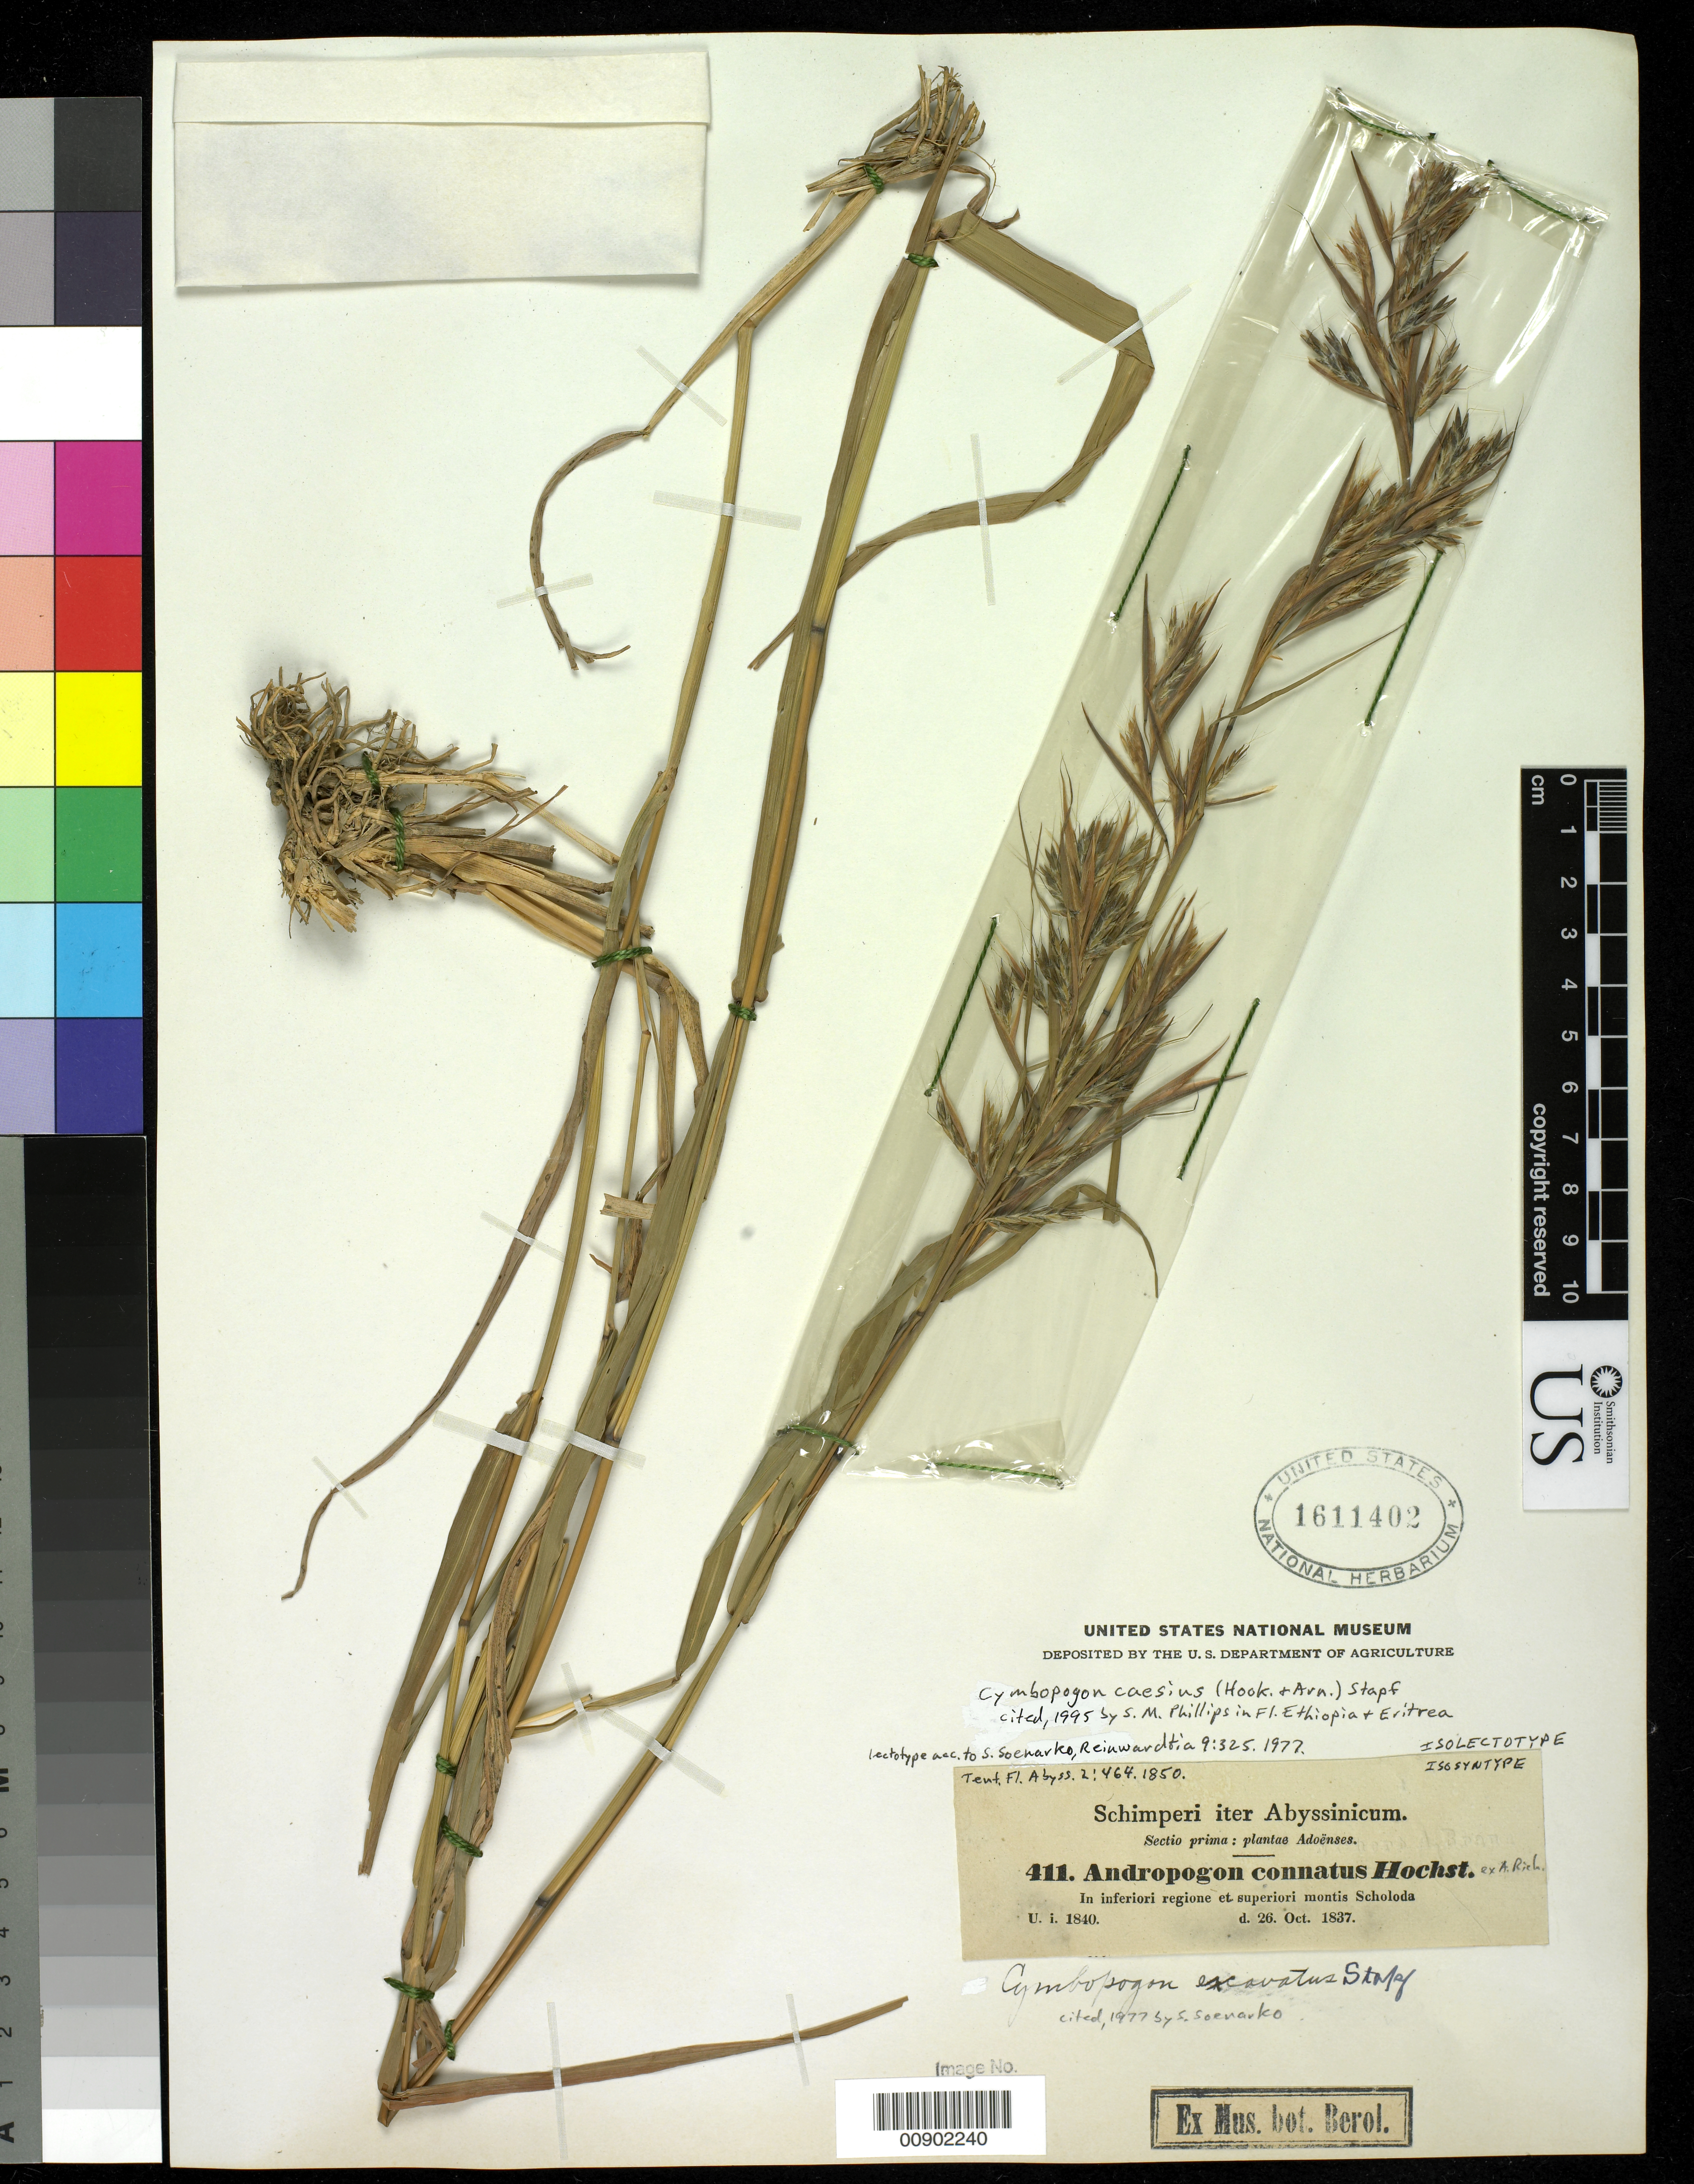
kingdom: Plantae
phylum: Tracheophyta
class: Liliopsida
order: Poales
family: Poaceae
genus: Andropogon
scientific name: Andropogon connatus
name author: Hochst. ex A. Rich.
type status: Isolectotype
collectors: G. W. Schimper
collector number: I 411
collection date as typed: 26 Oct 1837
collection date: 1837-10-26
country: Ethiopia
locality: In inferiori regione et superiori montis Scholoda [protologue, "crescit in regione inferiore montis Selleuda et in provincia Chiré"]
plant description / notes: Currently accepted name as cited by S.M. Phillips in Fl. Ethiopia & Eritrea (1995).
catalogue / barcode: US 1611402